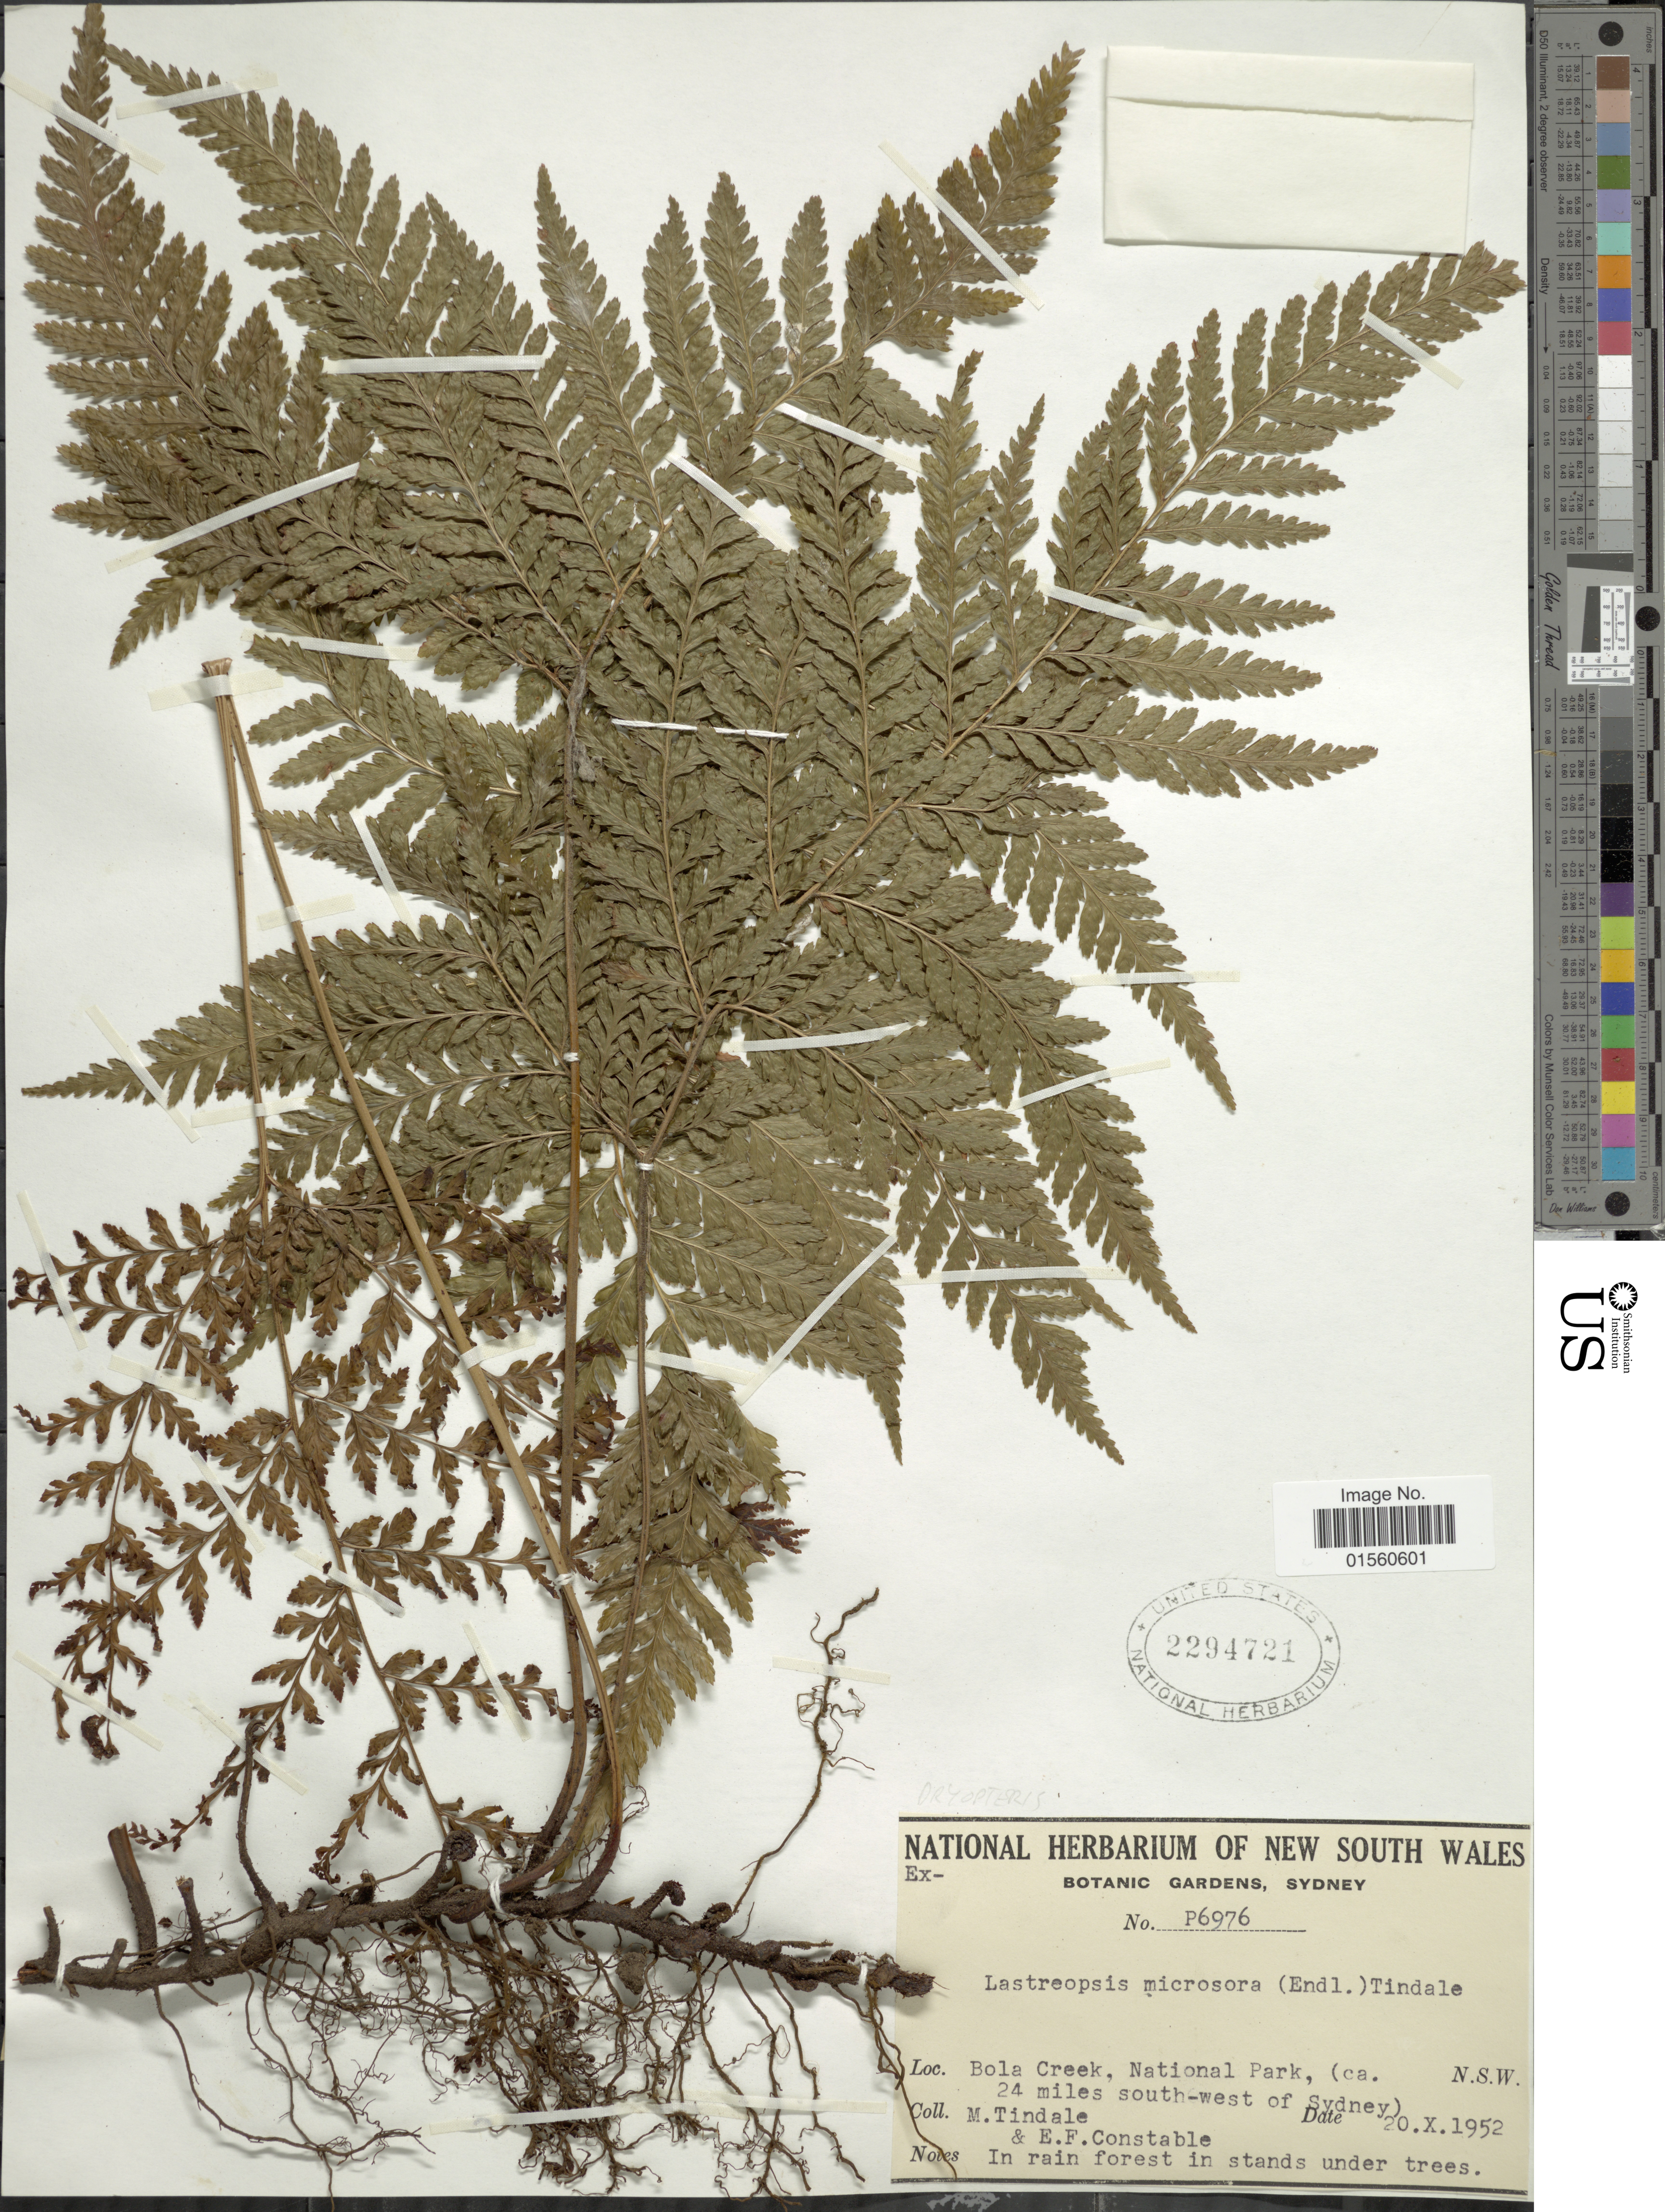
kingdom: Plantae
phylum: Tracheophyta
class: Polypodiopsida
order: Polypodiales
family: Dryopteridaceae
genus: Parapolystichum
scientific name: Parapolystichum microsorum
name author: (Endl.) Labiak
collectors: M. D. Tindale & E. F. Constable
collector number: P6976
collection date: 1952-10-20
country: Australia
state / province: New South Wales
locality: Bola Creek, National Park, (ca. 24 miles south-west of Sydney), NSW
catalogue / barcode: US 2294721